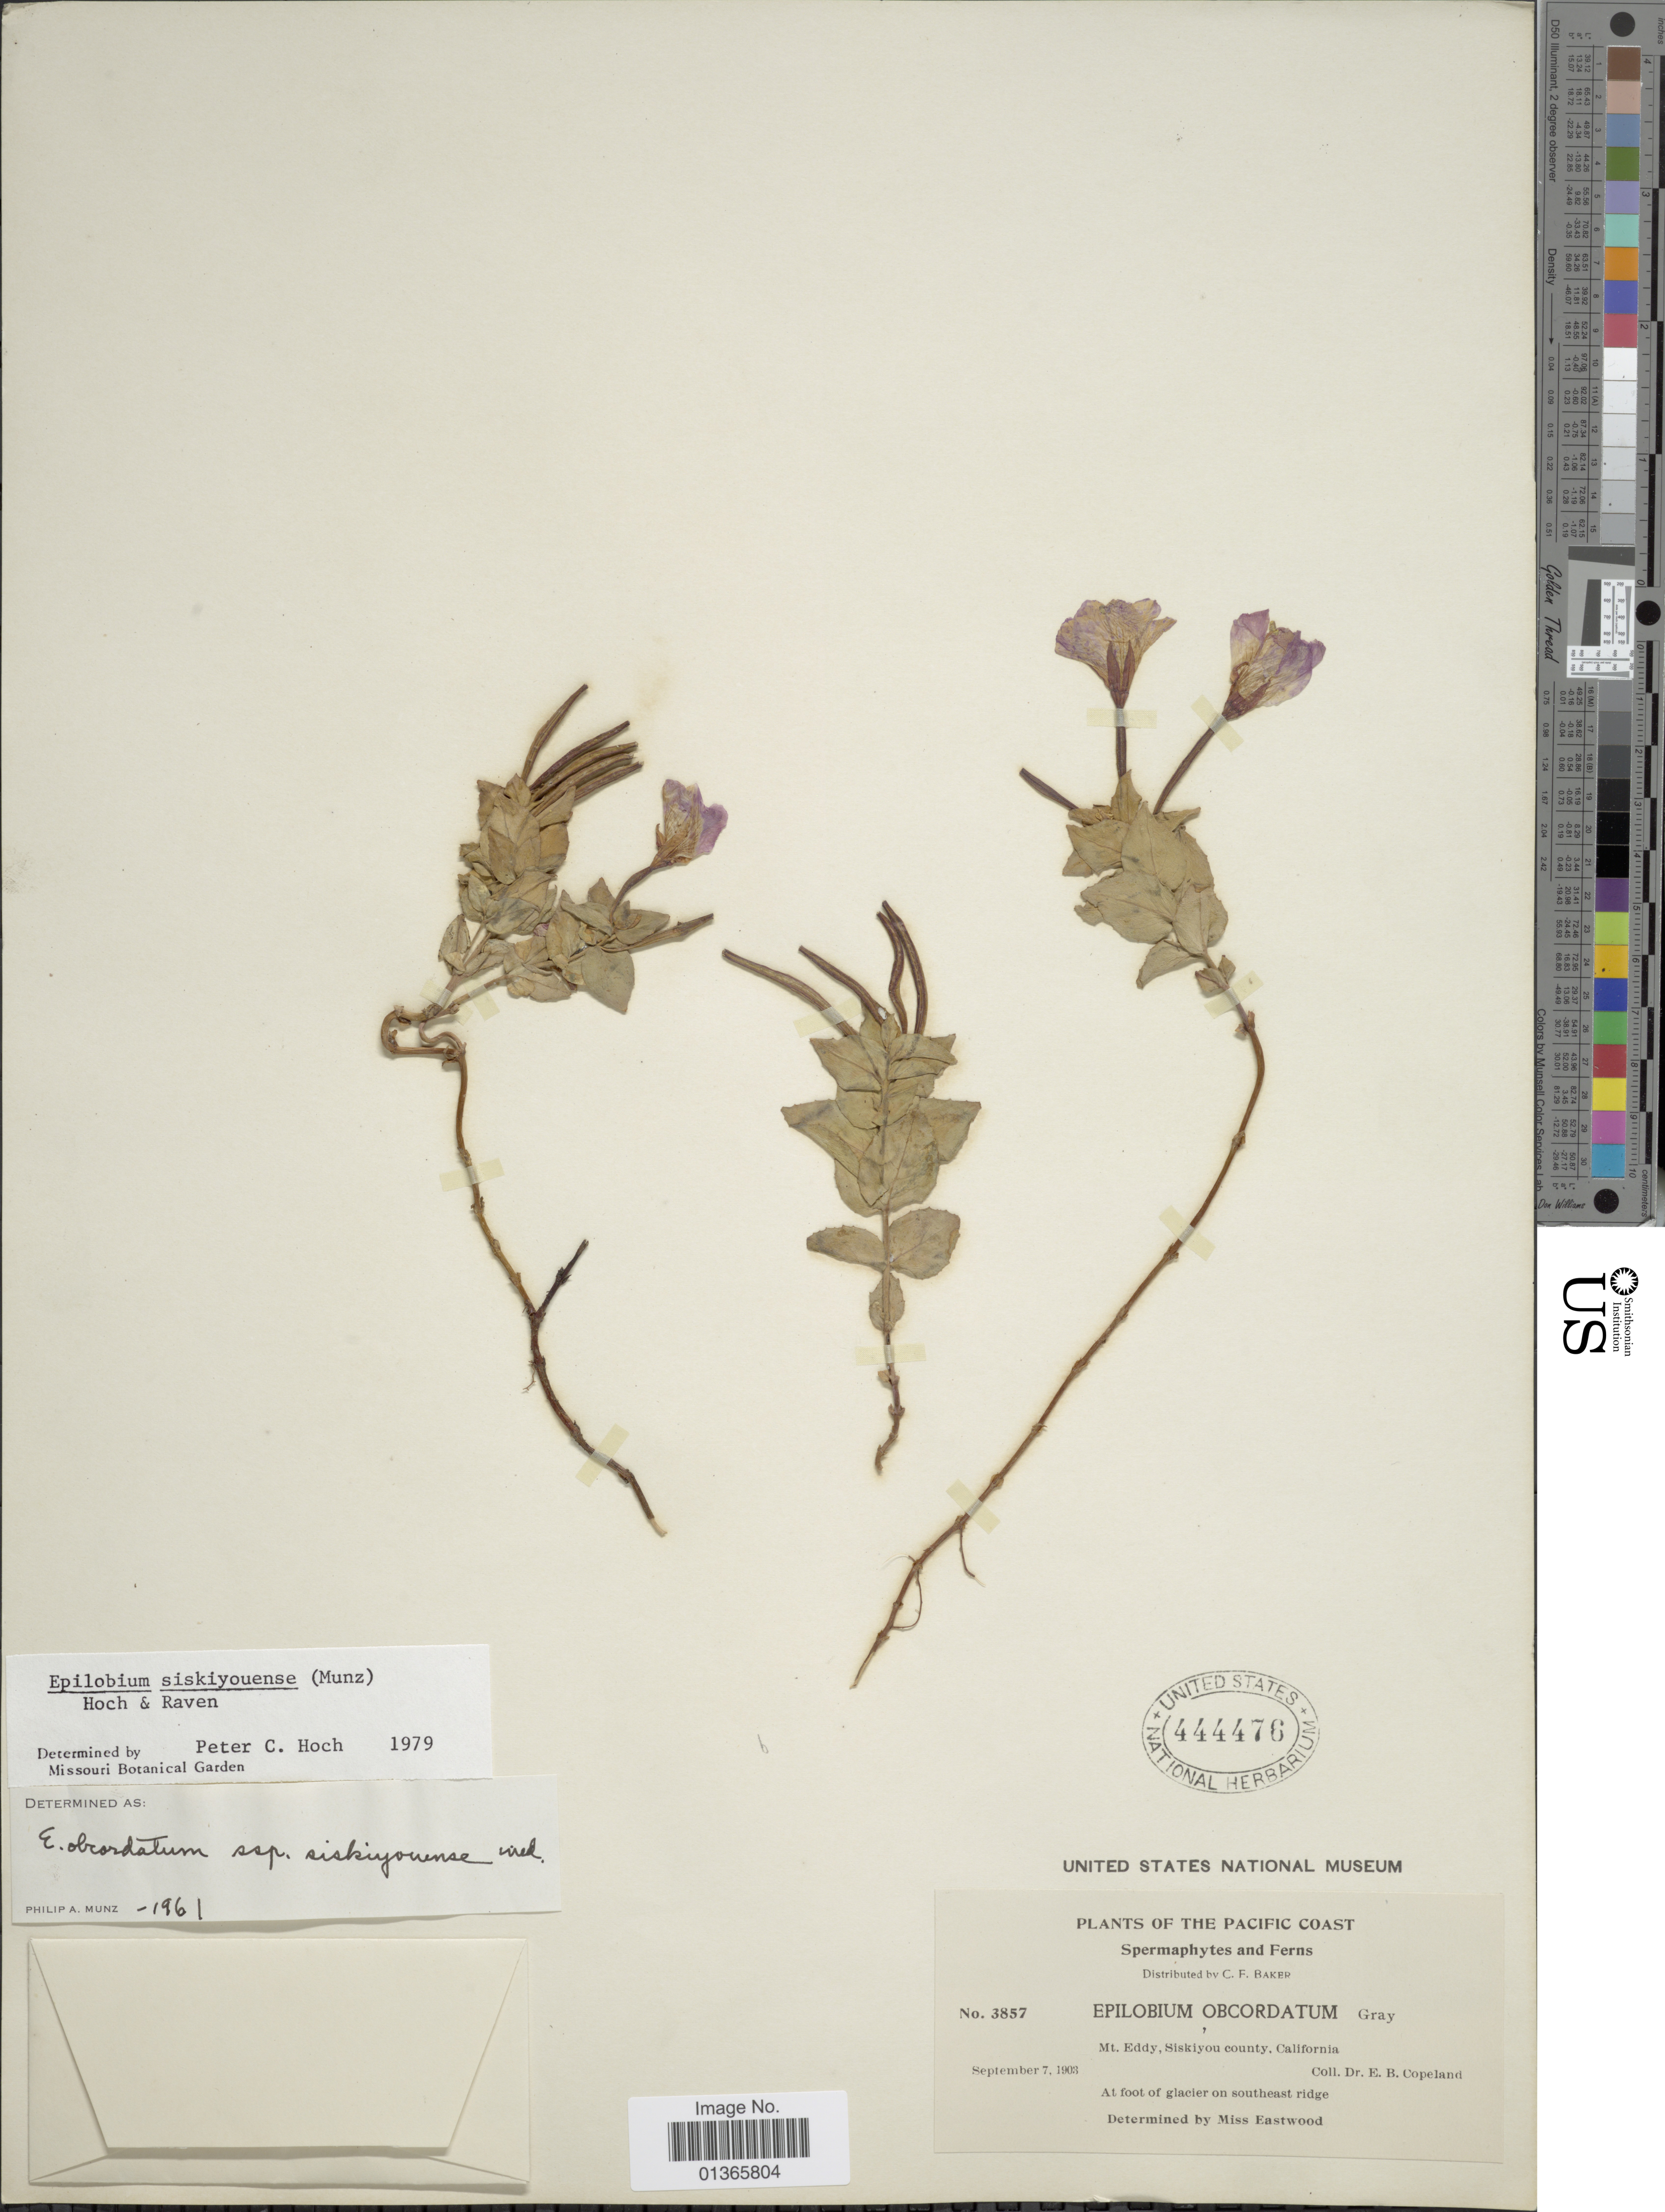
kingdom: Plantae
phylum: Tracheophyta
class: Magnoliopsida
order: Myrtales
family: Onagraceae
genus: Epilobium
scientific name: Epilobium siskiyouense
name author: (Munz) Hoch & P.H. Raven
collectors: E. B. Copeland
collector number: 3857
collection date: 1903-09-07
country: United States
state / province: California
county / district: Siskiyou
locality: Pacific Coast. Mt. Eddy, Siskiyou county.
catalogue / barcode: US 444476